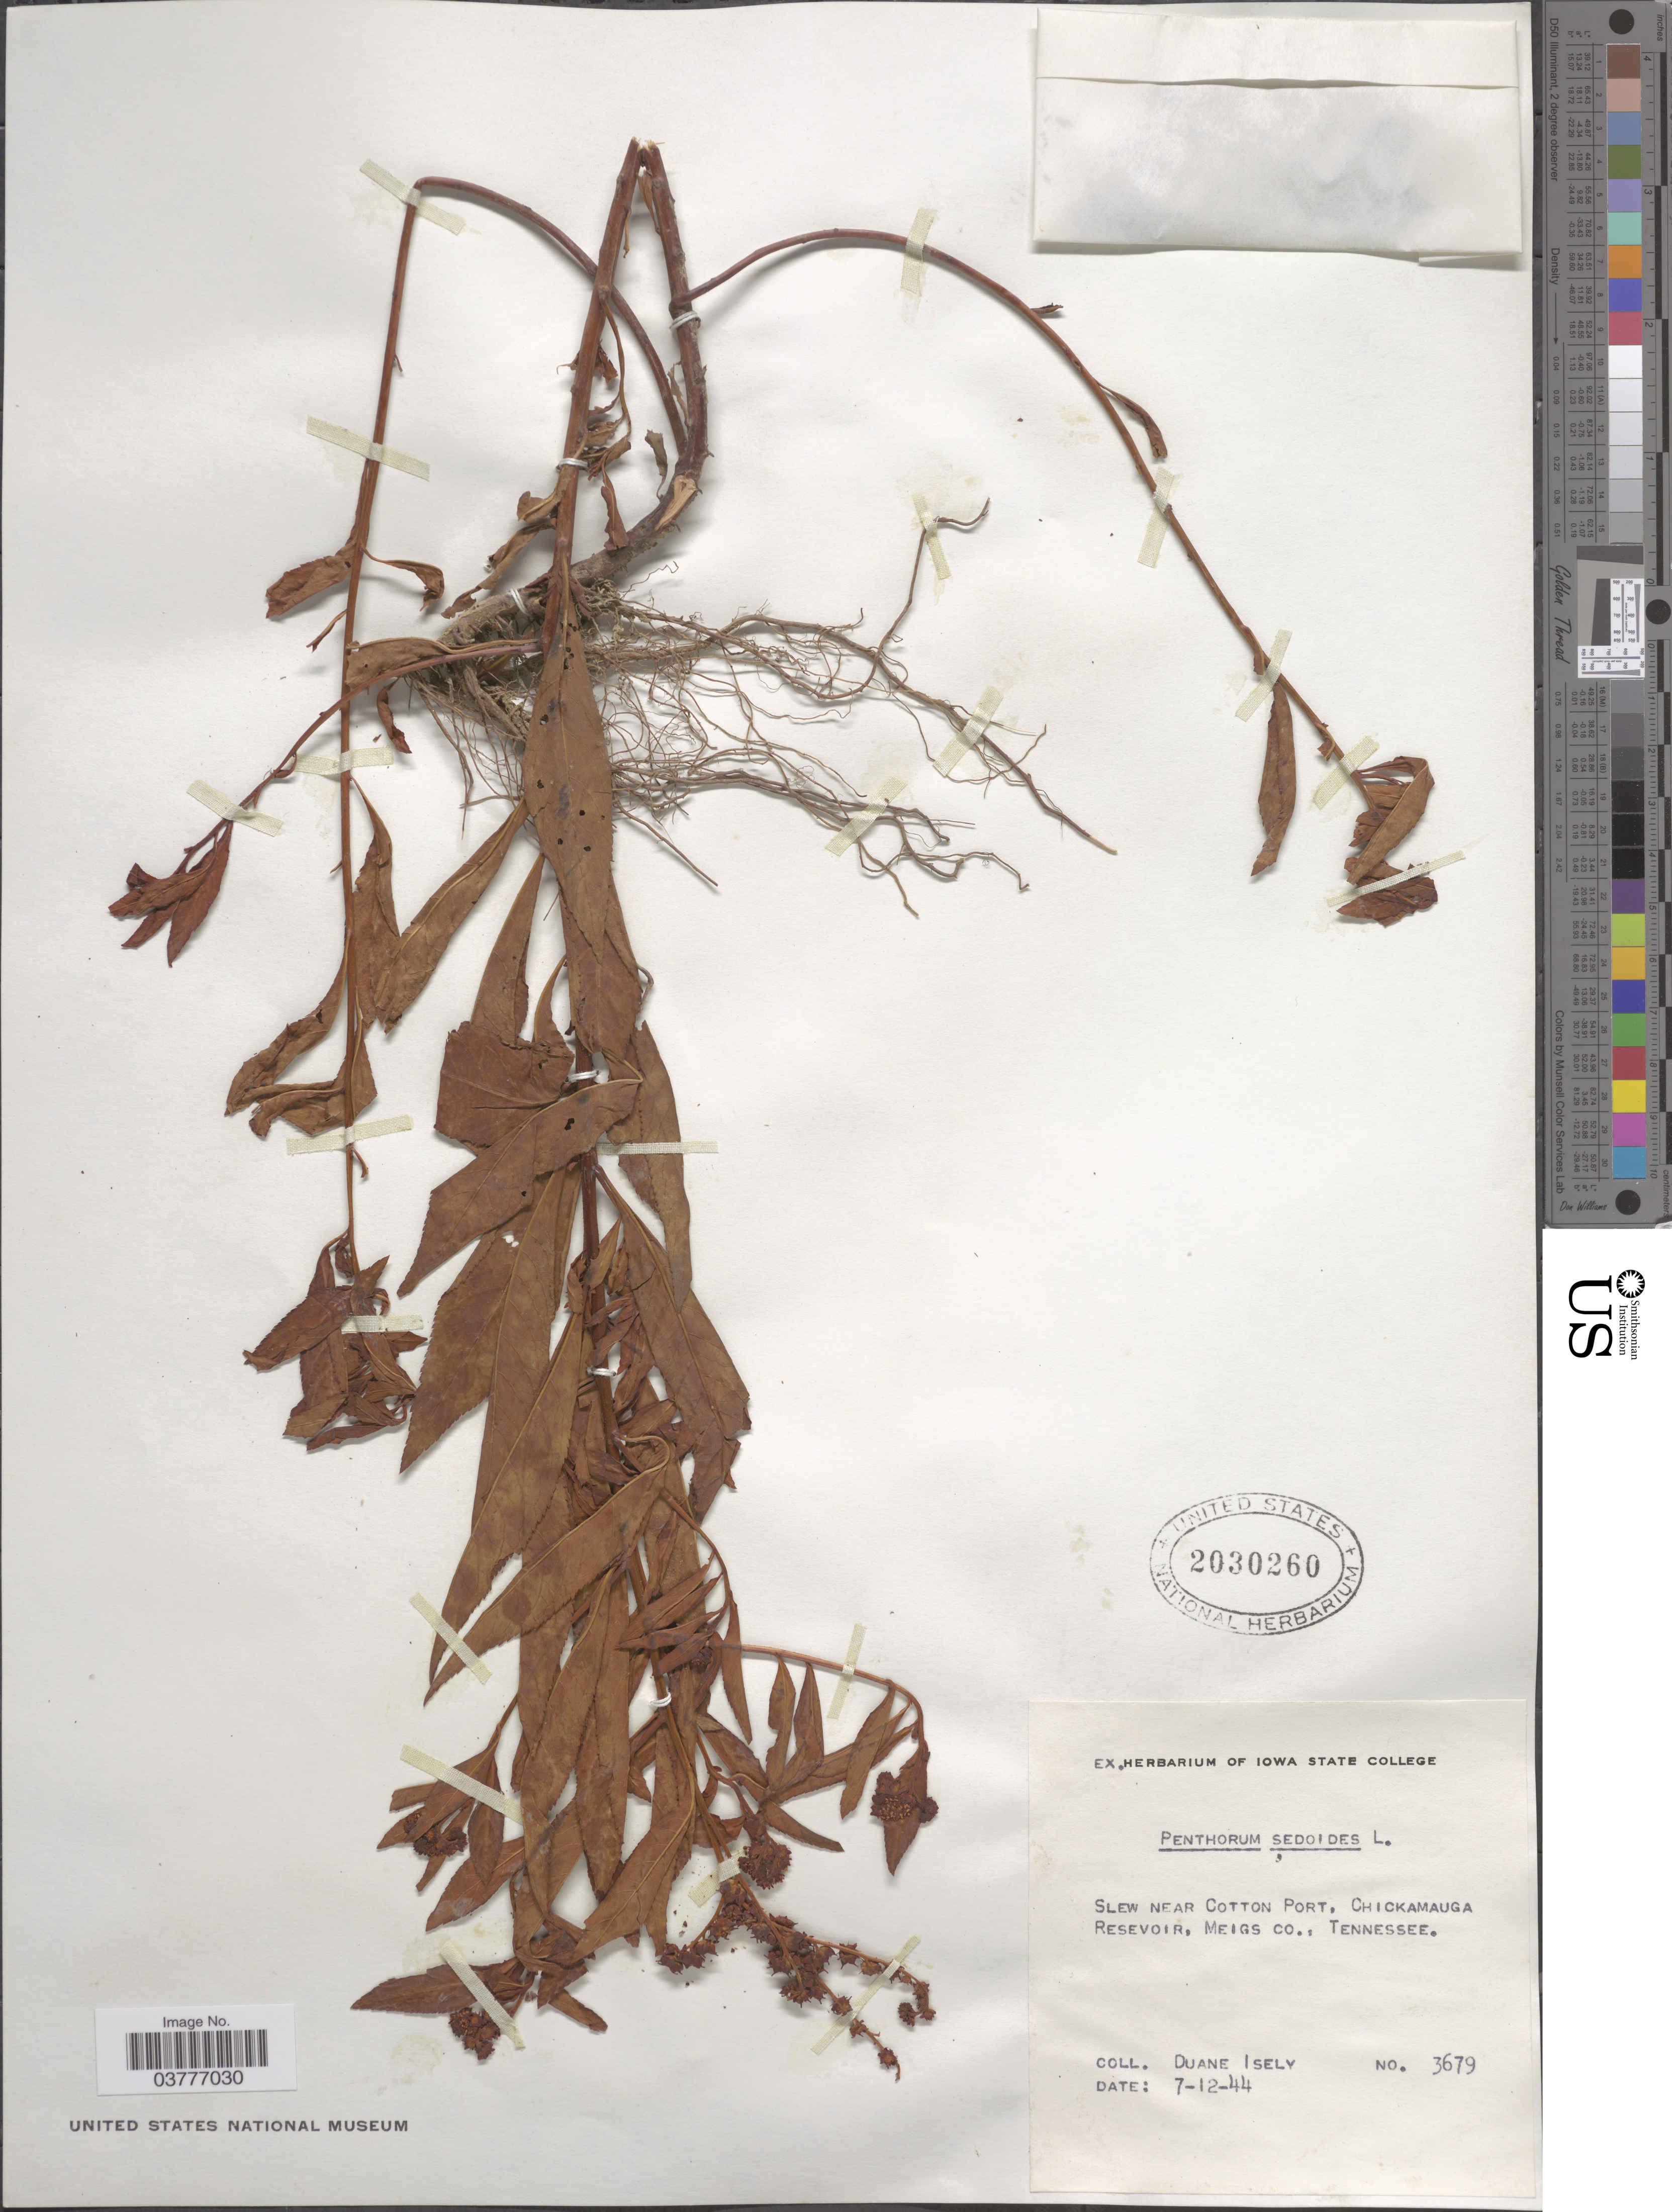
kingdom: Plantae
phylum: Tracheophyta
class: Magnoliopsida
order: Saxifragales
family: Penthoraceae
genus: Penthorum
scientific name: Penthorum sedoides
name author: L.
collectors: D. Isely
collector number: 3679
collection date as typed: Transcribed d/m/y: 12/7/44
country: United States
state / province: Tennessee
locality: Slew near Cotton Port, Chickamauga Reservoir, Meigs Co.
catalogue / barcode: US 2030260